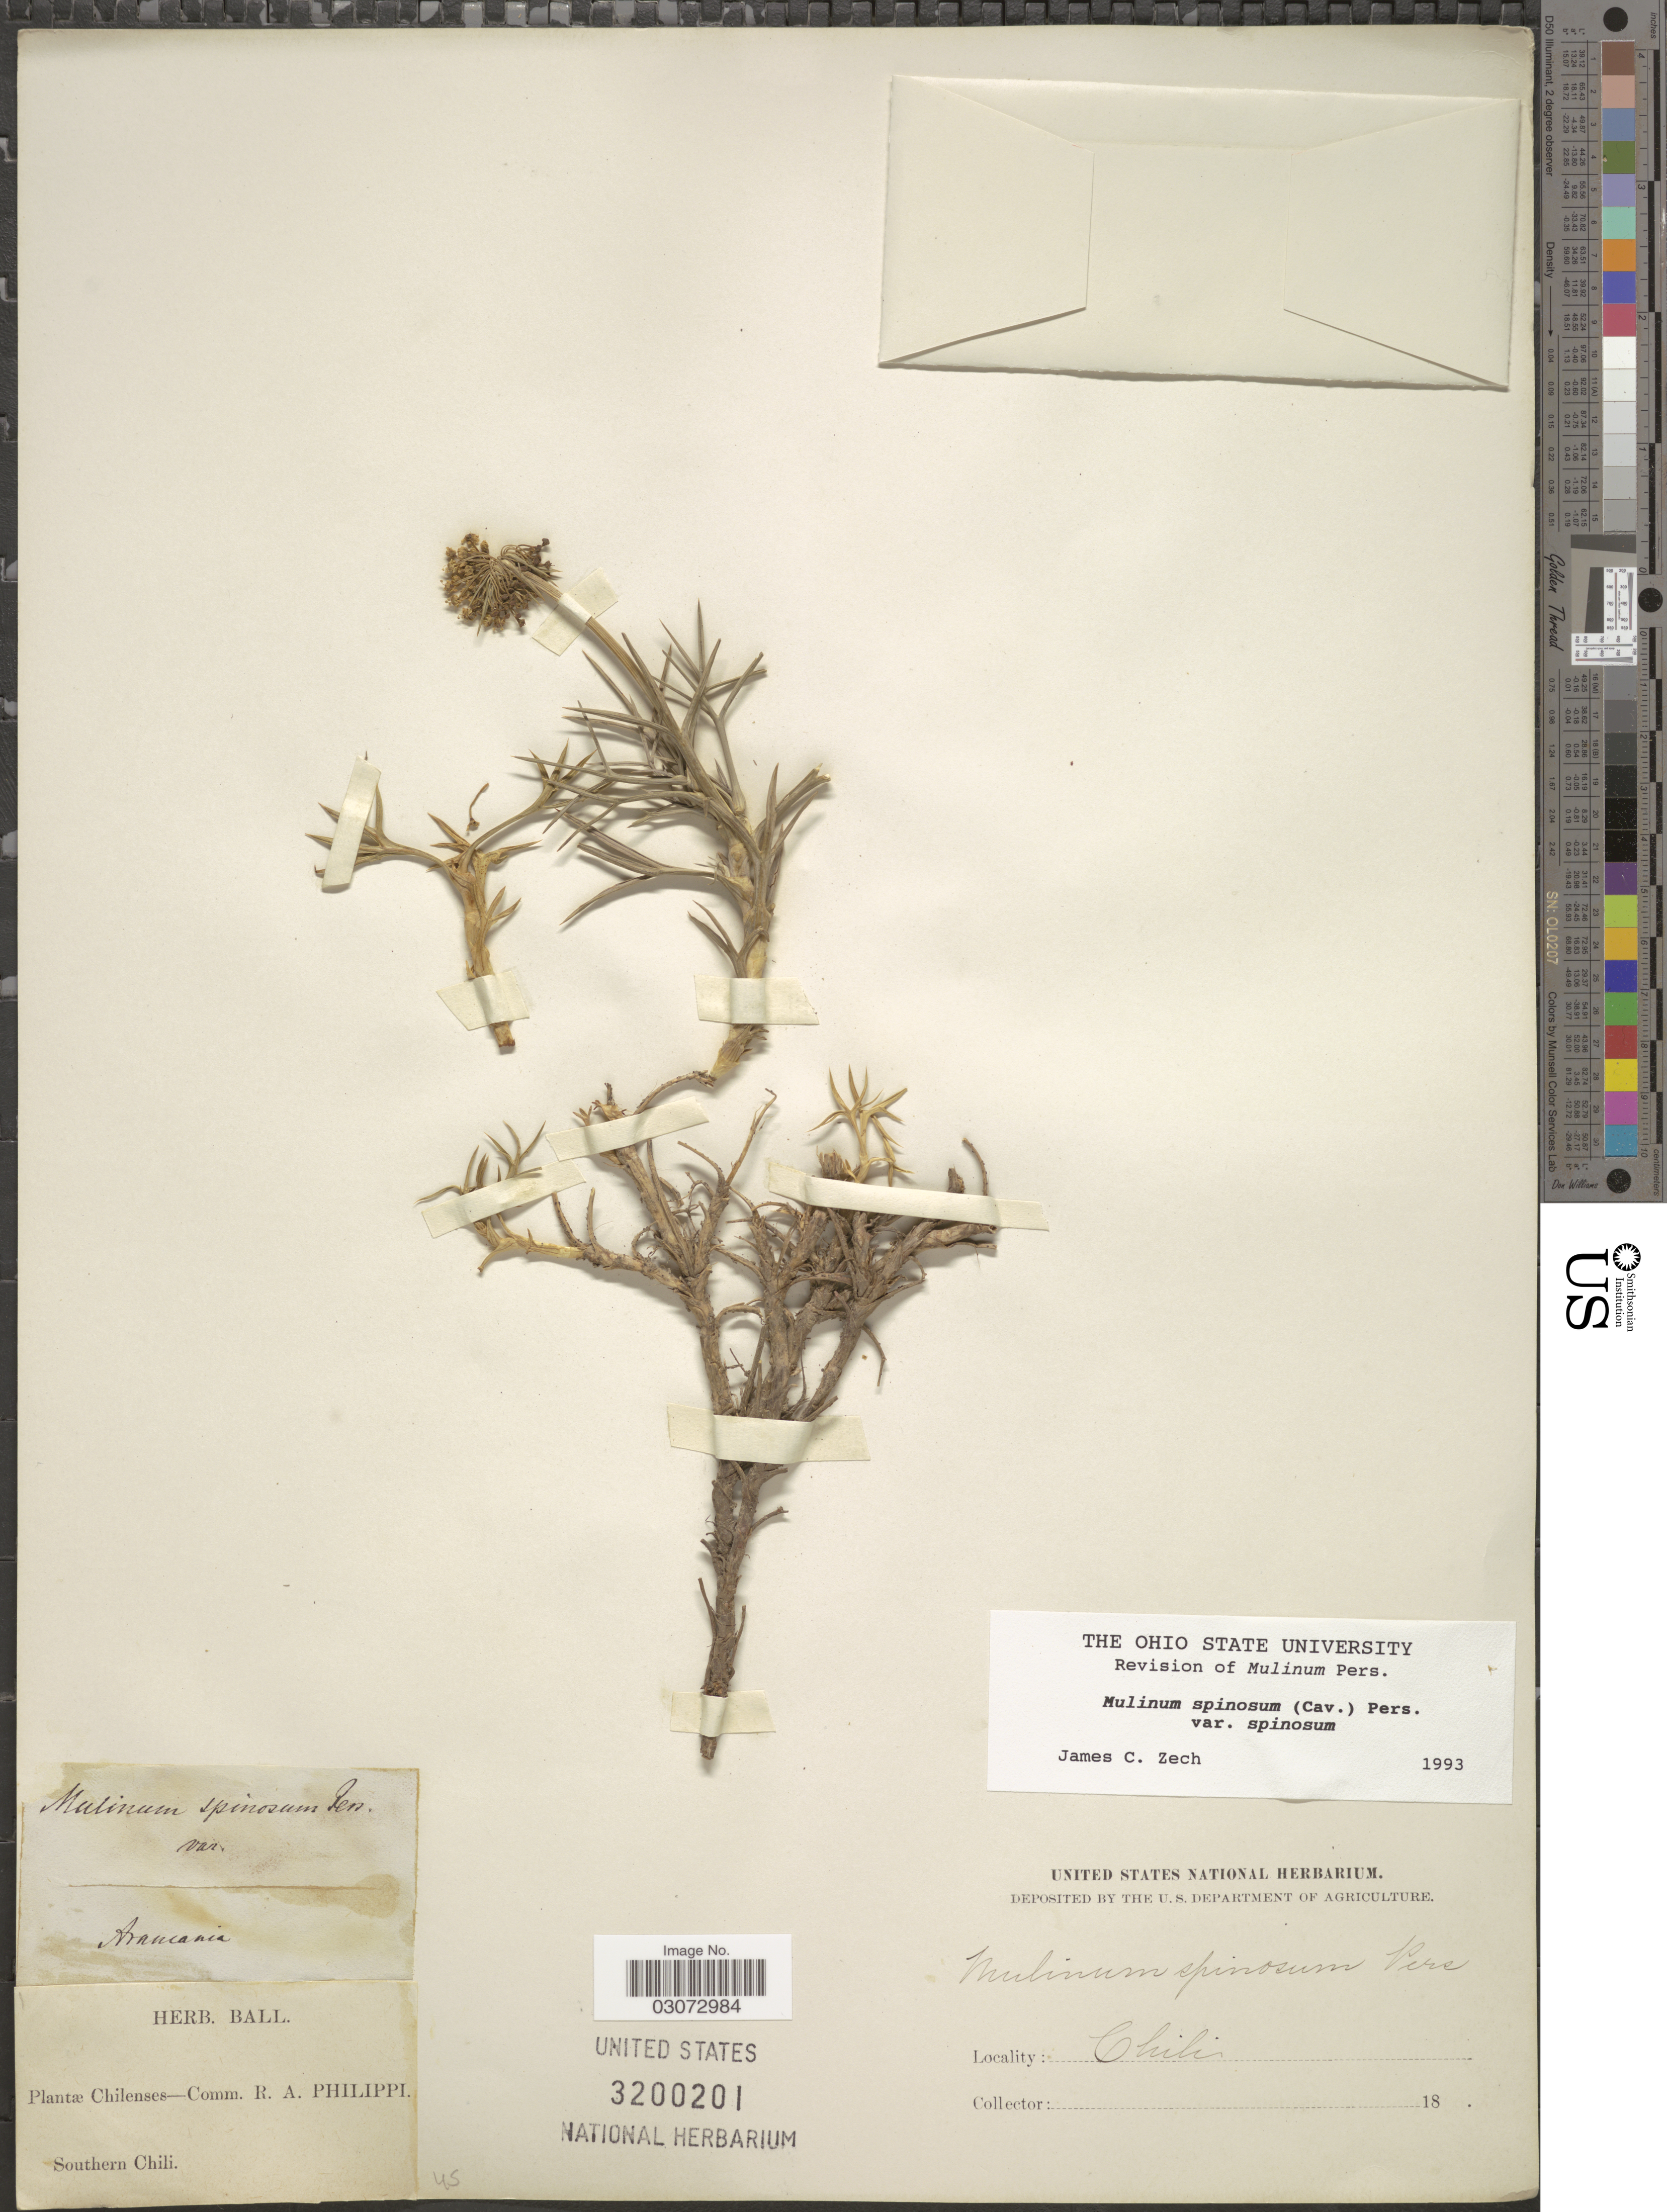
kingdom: Plantae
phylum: Tracheophyta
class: Magnoliopsida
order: Apiales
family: Apiaceae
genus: Mulinum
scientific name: Mulinum spinosum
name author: Pers.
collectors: ex herb. Ball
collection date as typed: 18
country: Chile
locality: Chilenses. Southern Chili.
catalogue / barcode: US 3200201